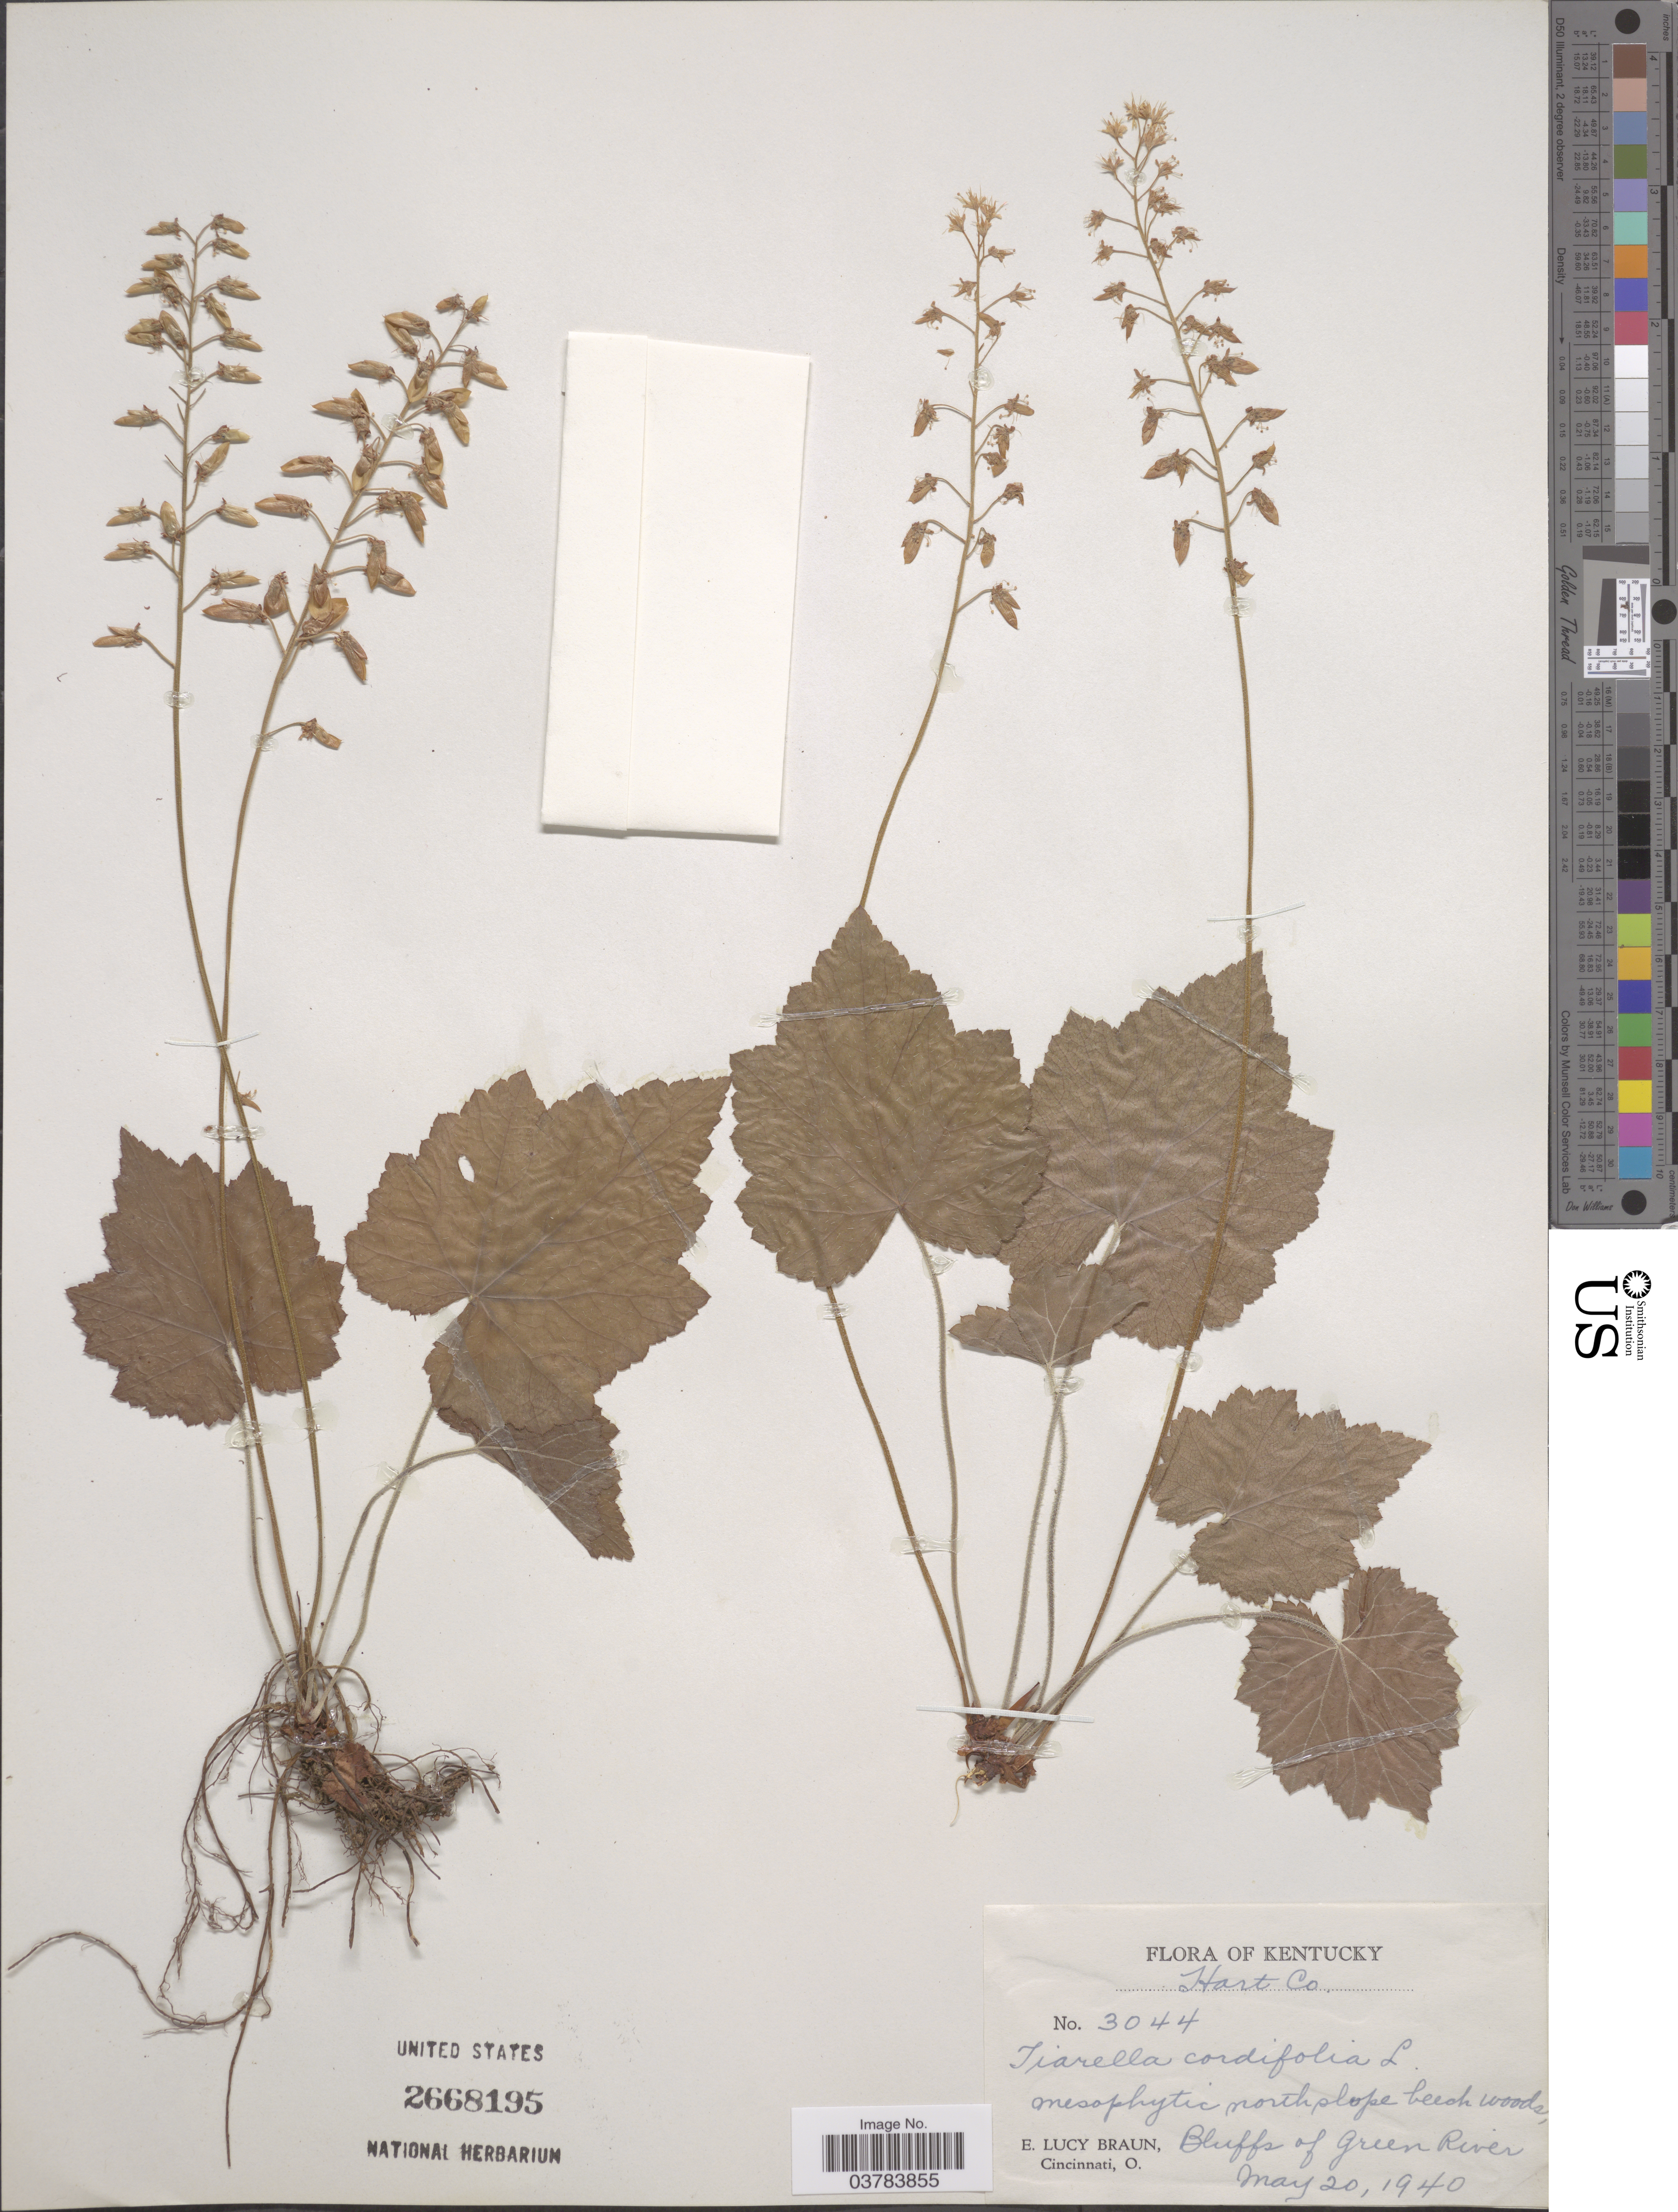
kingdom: Plantae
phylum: Tracheophyta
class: Magnoliopsida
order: Saxifragales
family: Saxifragaceae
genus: Tiarella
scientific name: Tiarella cordifolia var. typica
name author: Lakela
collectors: E. L. Braun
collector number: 3044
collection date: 1940-05-20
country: United States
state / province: Kentucky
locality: Hart Co. Mesophytic north slope beesh woods, Bluffs of Green River.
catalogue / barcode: US 2668195